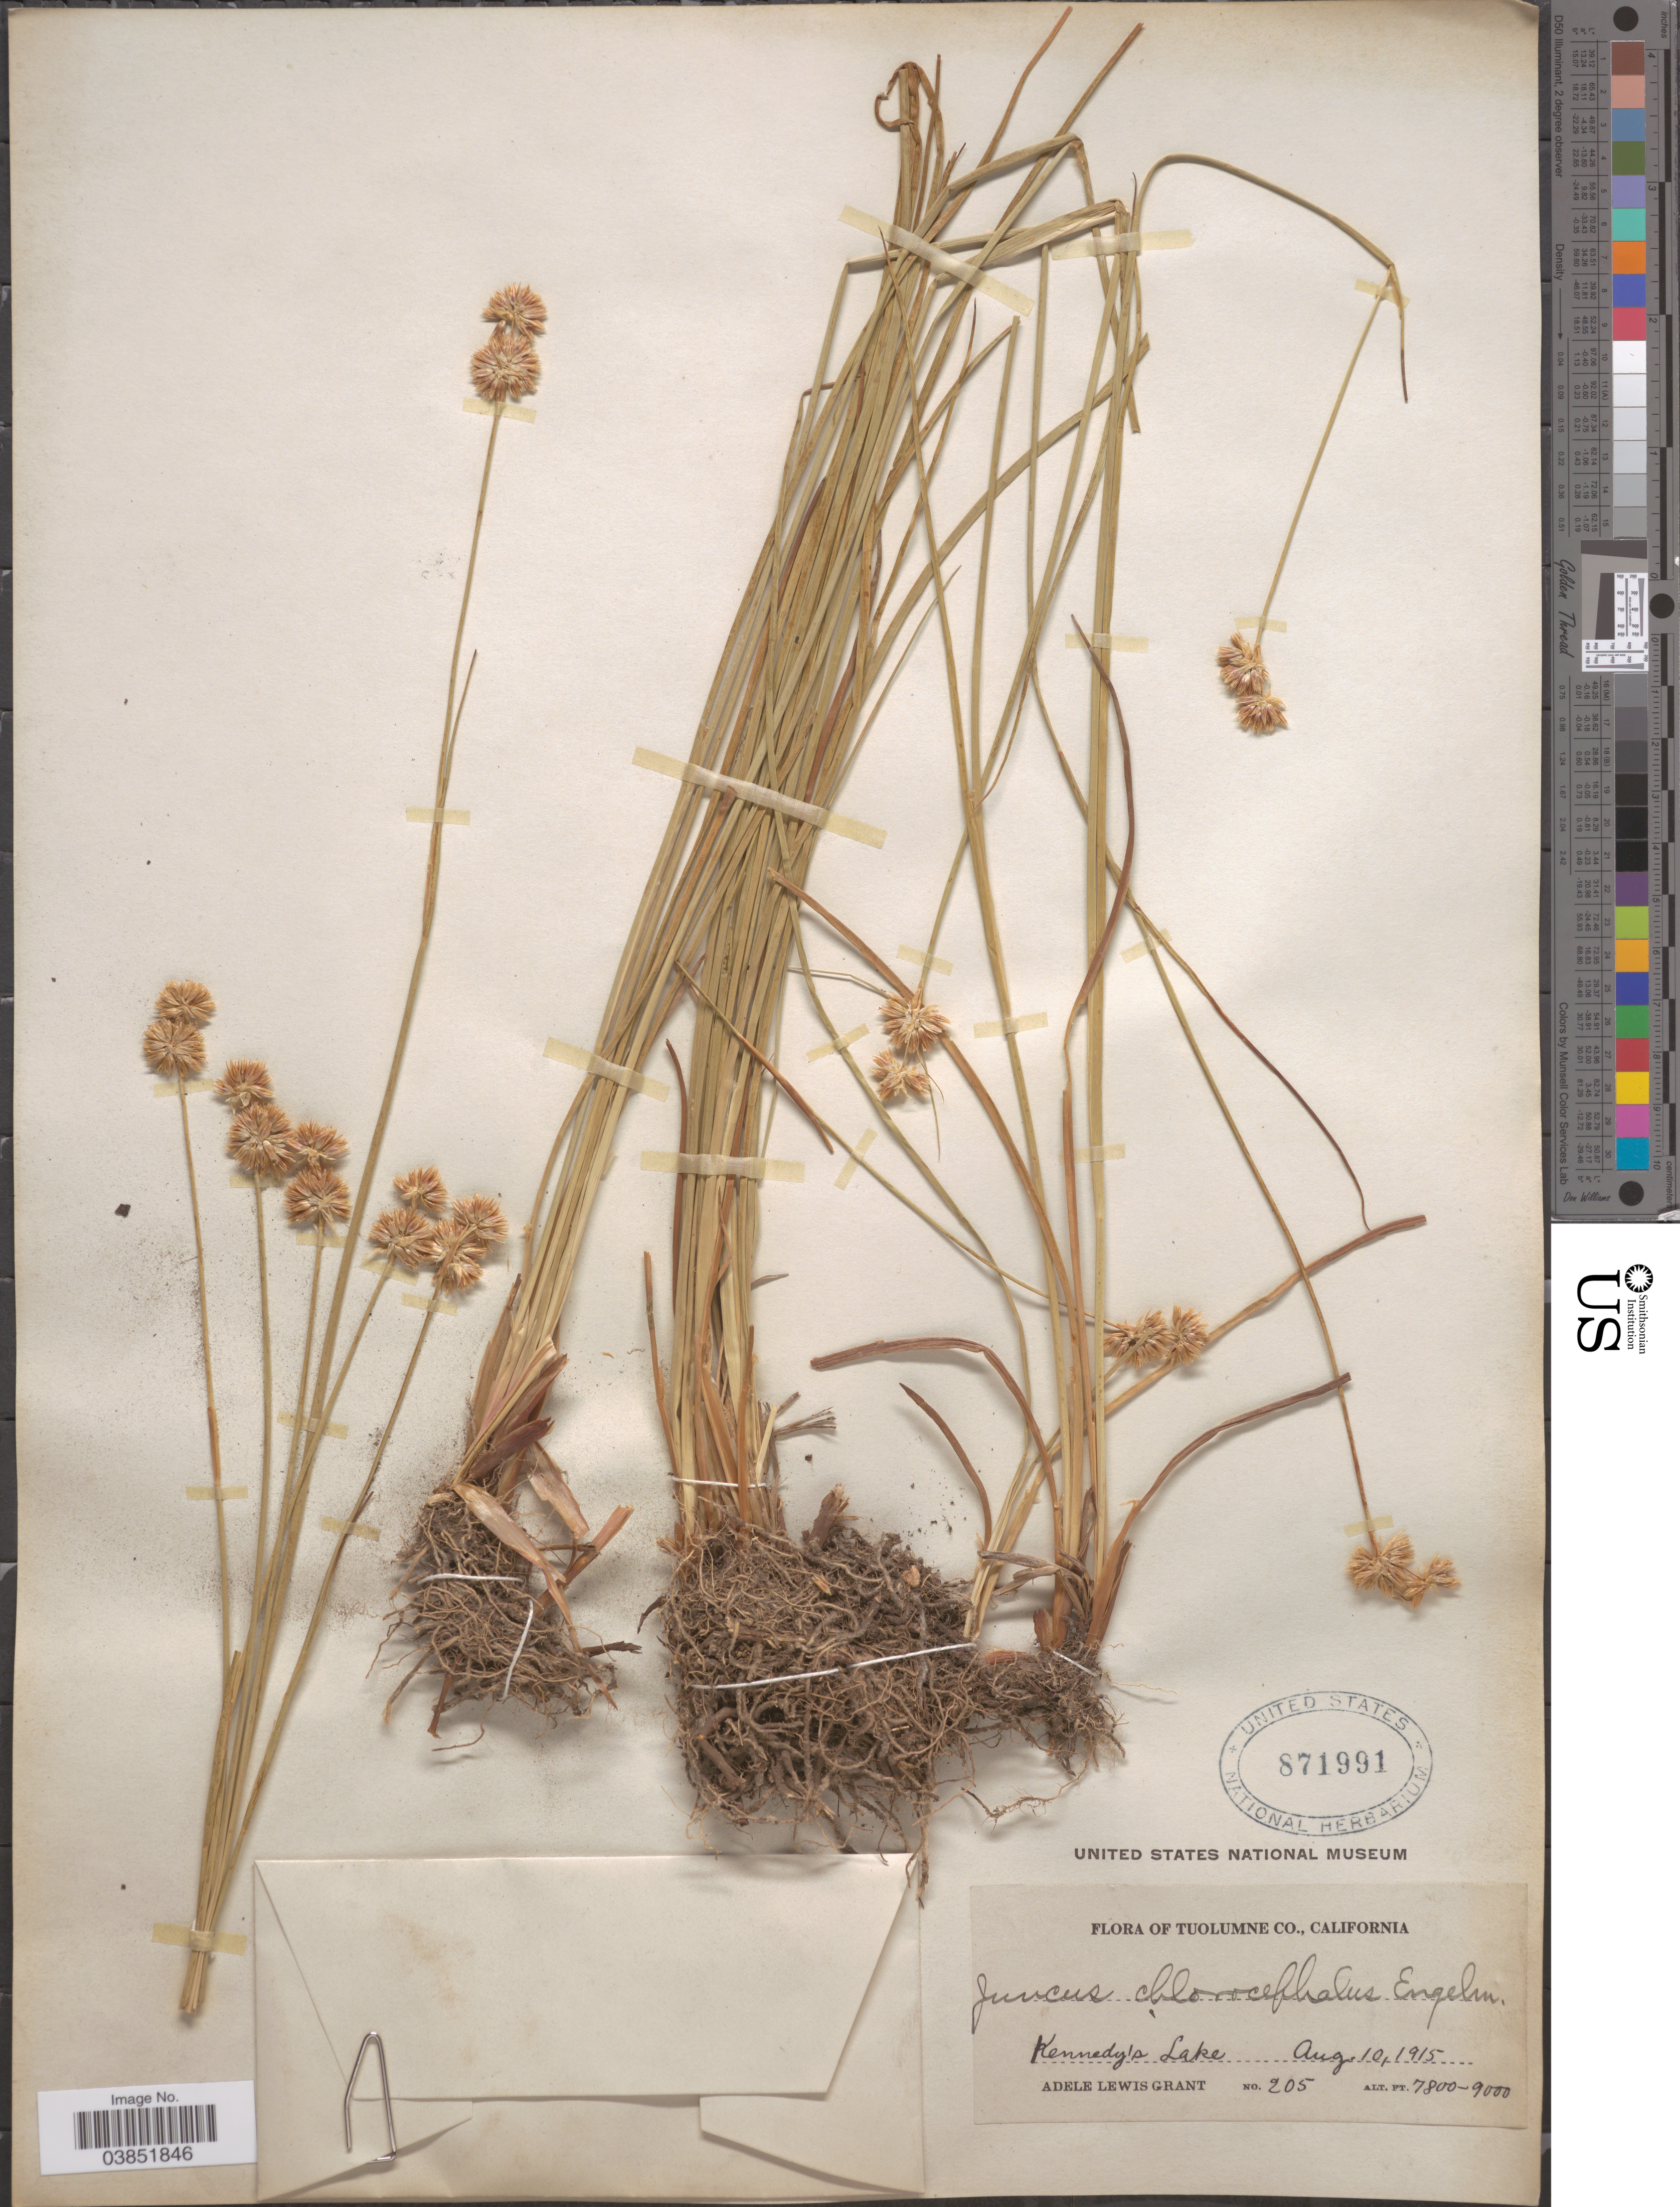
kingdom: Plantae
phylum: Tracheophyta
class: Liliopsida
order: Poales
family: Juncaceae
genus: Juncus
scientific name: Juncus chlorocephalus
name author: Engelm.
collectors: A. L. Grant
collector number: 205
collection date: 1915-08-10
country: United States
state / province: California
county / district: Tuolumne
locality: Tuolumne Co. Kennedy Lake.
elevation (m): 2377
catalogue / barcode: US 871991